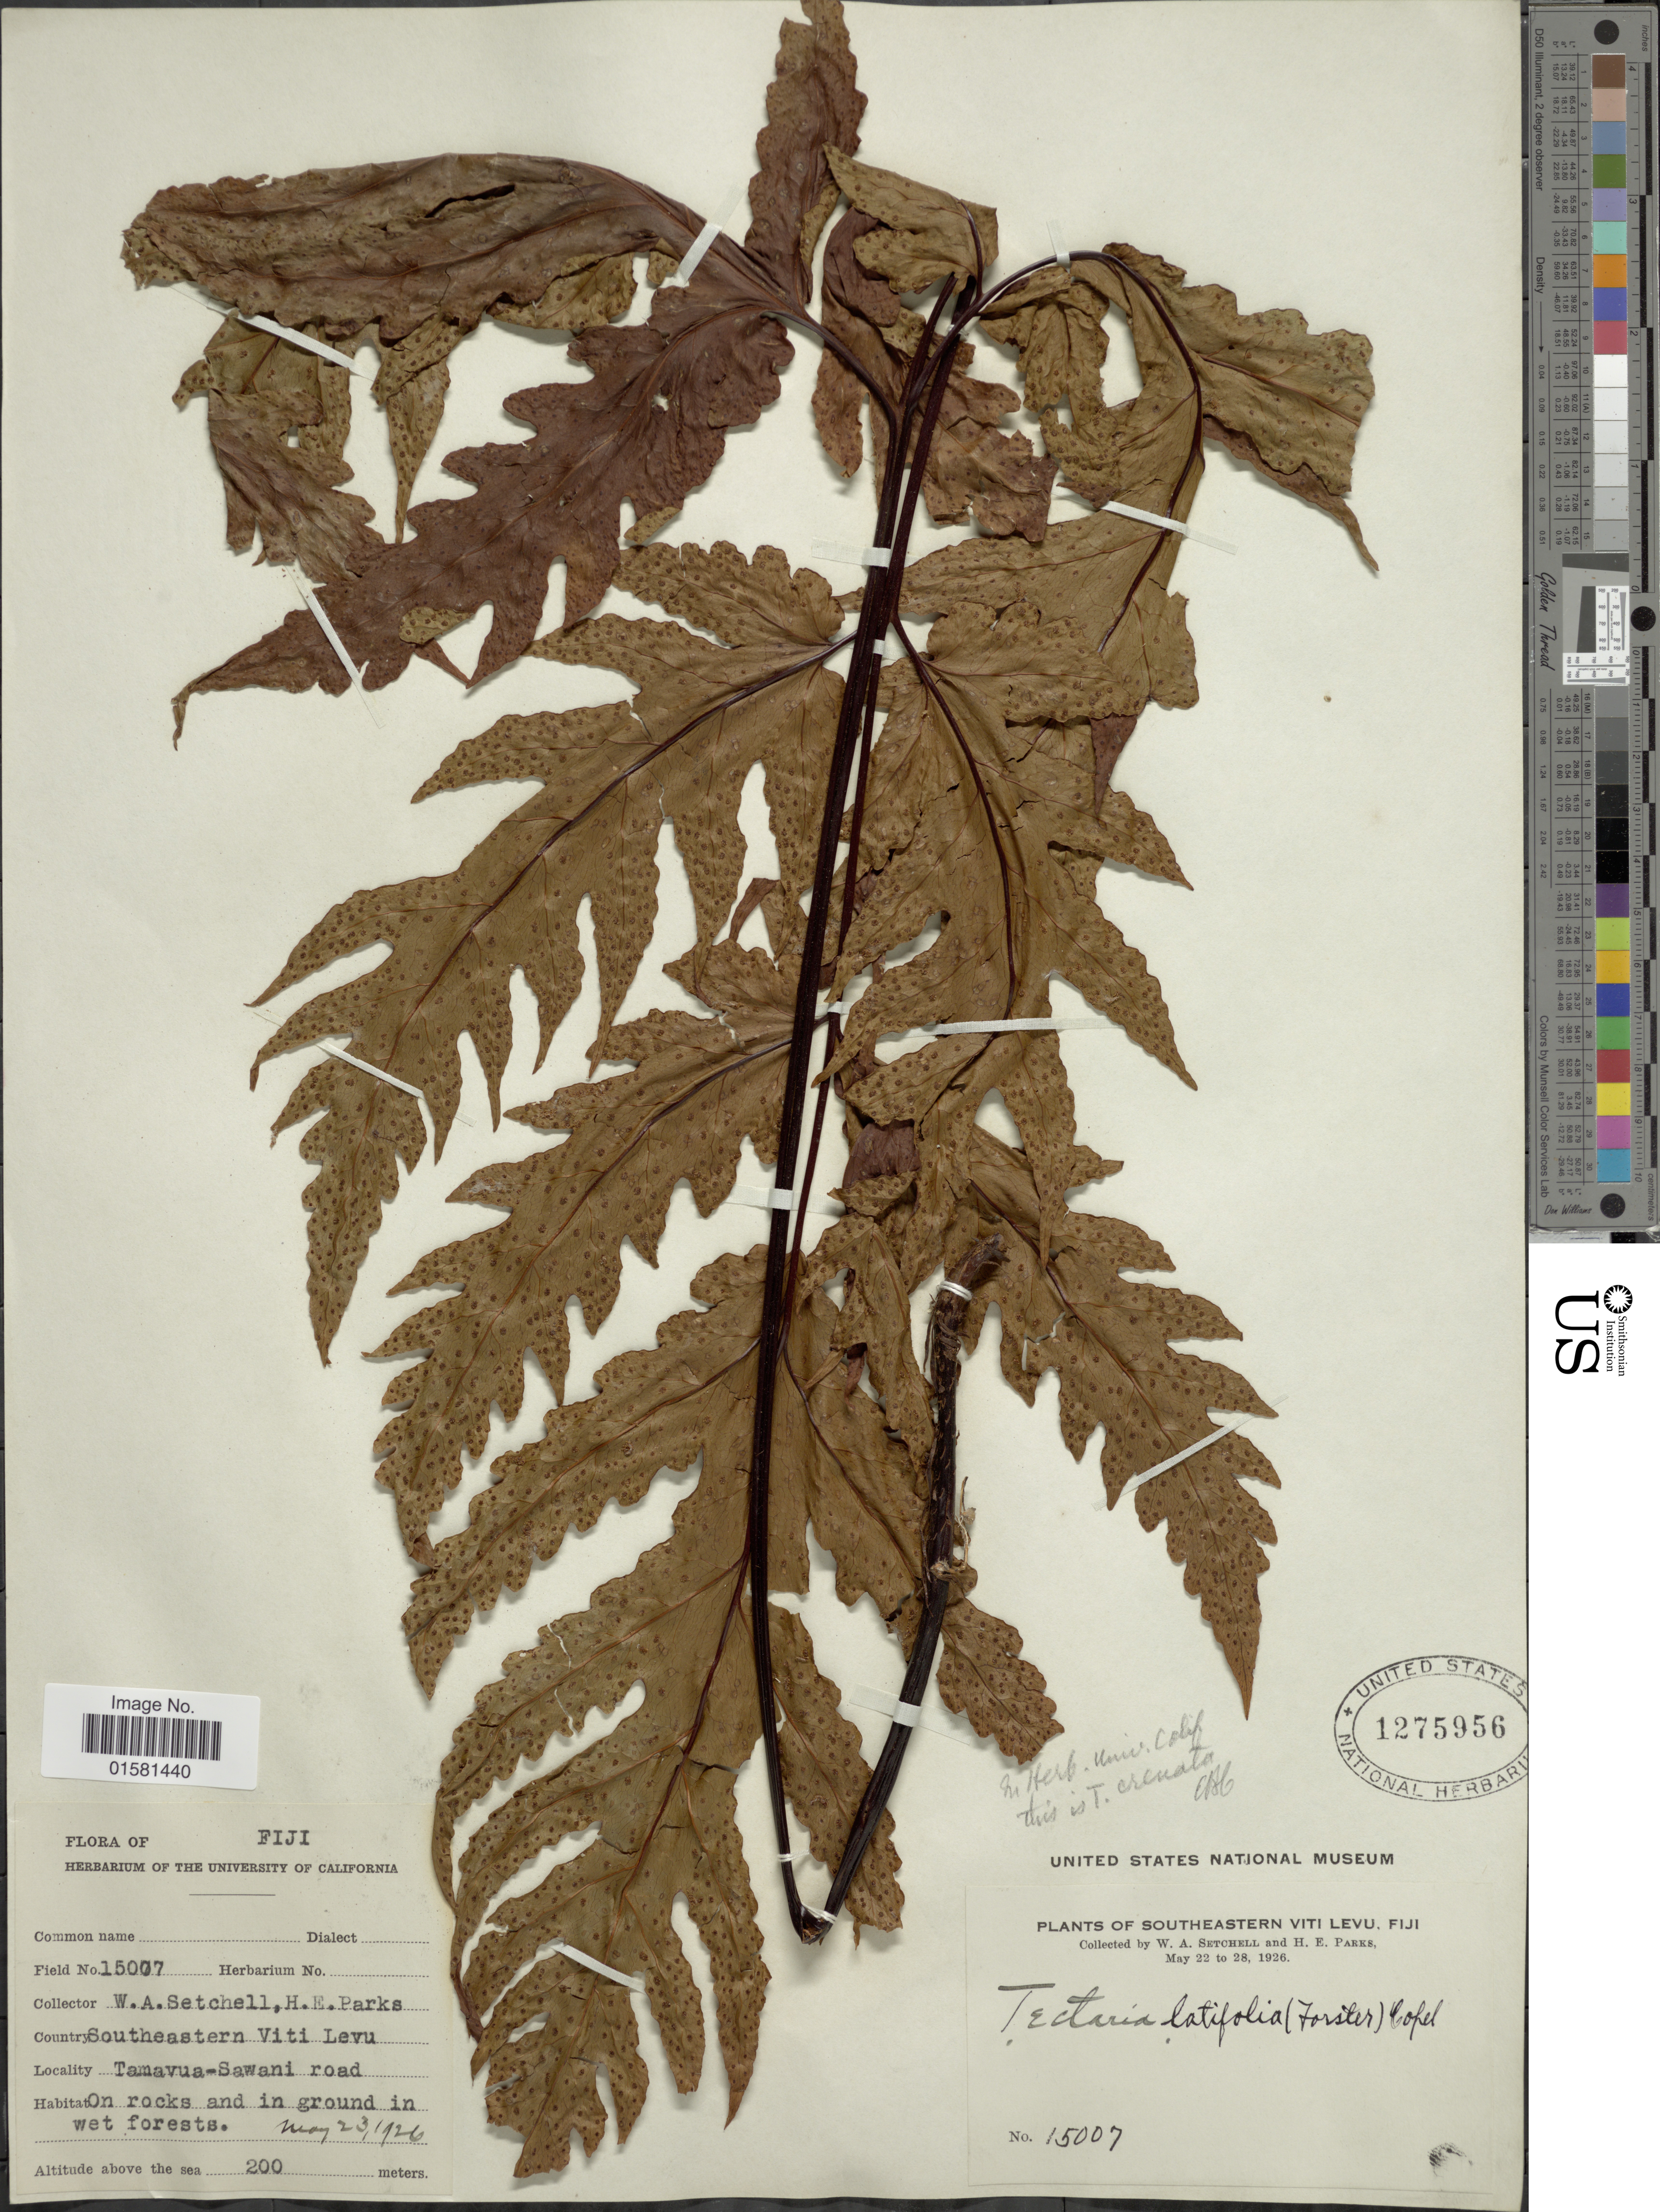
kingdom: Plantae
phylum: Tracheophyta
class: Polypodiopsida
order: Polypodiales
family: Tectariaceae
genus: Tectaria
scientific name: Tectaria latifolia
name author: (G. Forst.) Copel.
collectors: W. Setchell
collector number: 15007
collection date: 1926-05-23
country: Fiji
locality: Fiji, South eastern Viti Levu, Tamavua- Sawani road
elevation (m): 200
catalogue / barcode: US 1275956